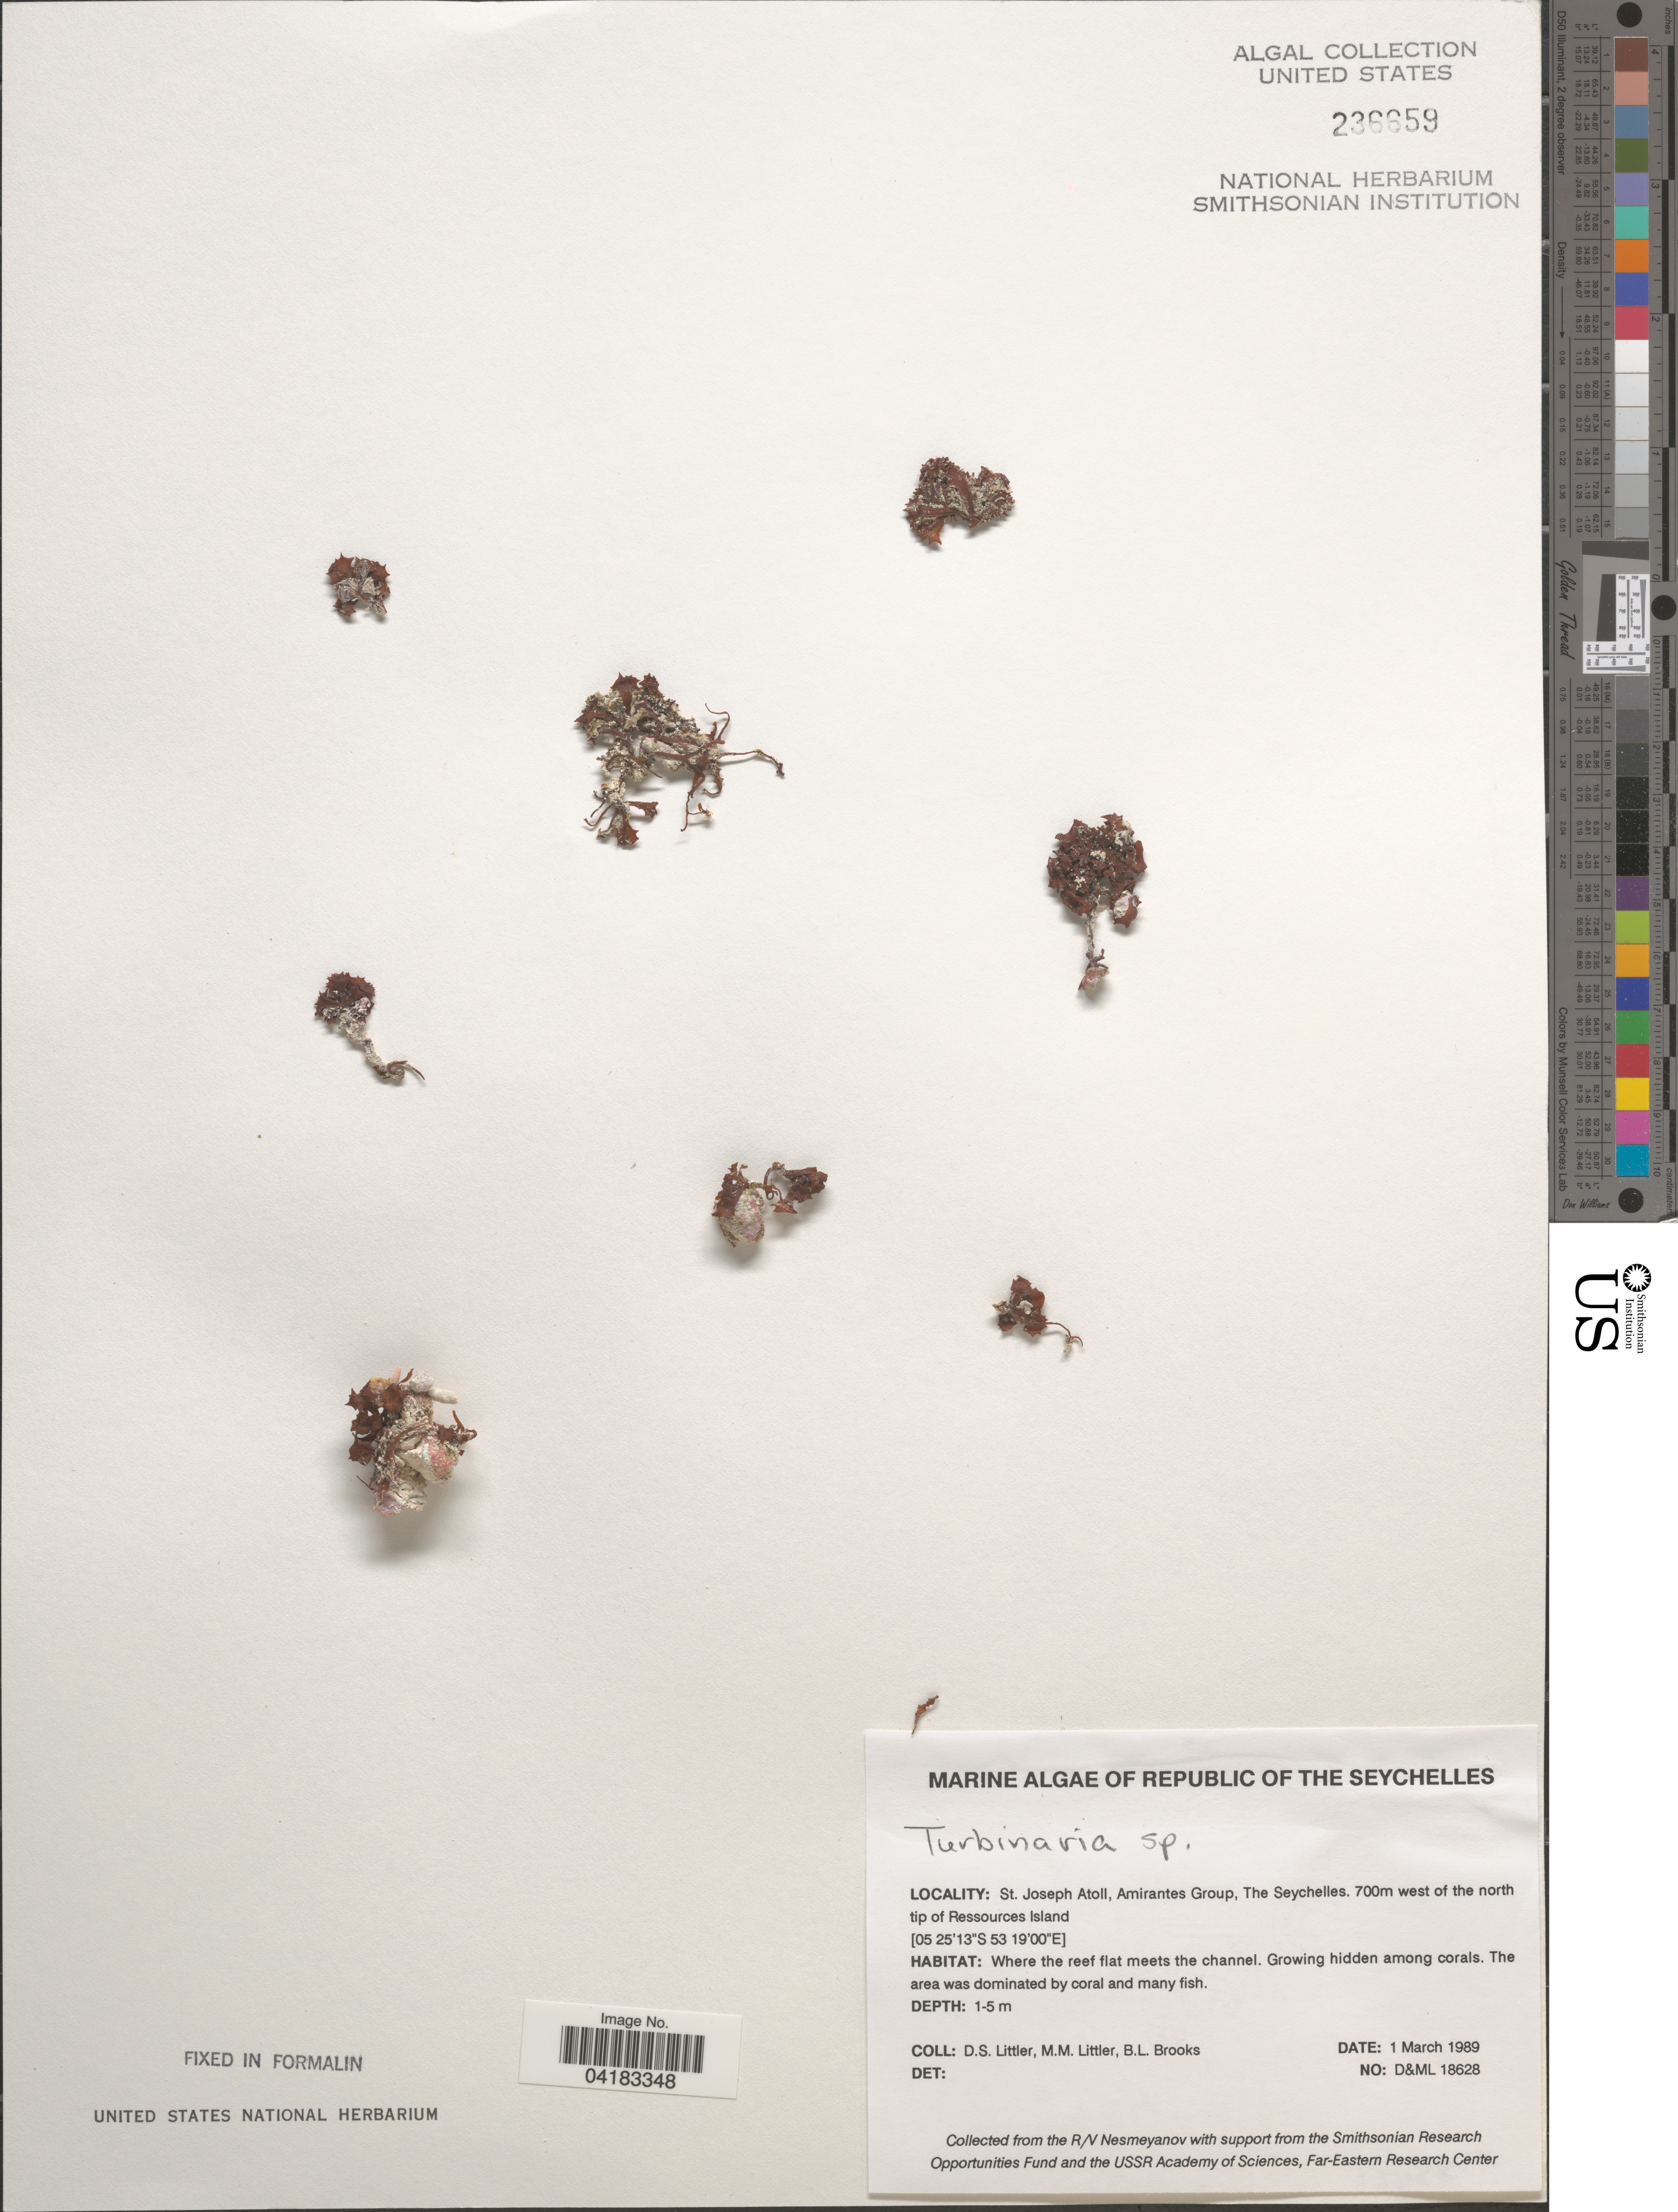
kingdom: Chromista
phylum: Ochrophyta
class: Phaeophyceae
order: Fucales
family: Sargassaceae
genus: Turbinaria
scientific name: Turbinaria sp.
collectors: D. S. Littler & B. Brooks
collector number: D&ML18628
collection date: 1989-03-01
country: Seychelles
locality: The Seychelles. St. Joseph Atoll, Amirantes Group, The Seychelles. 700m west of the north tip of Ressources Island.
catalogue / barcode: US 236659